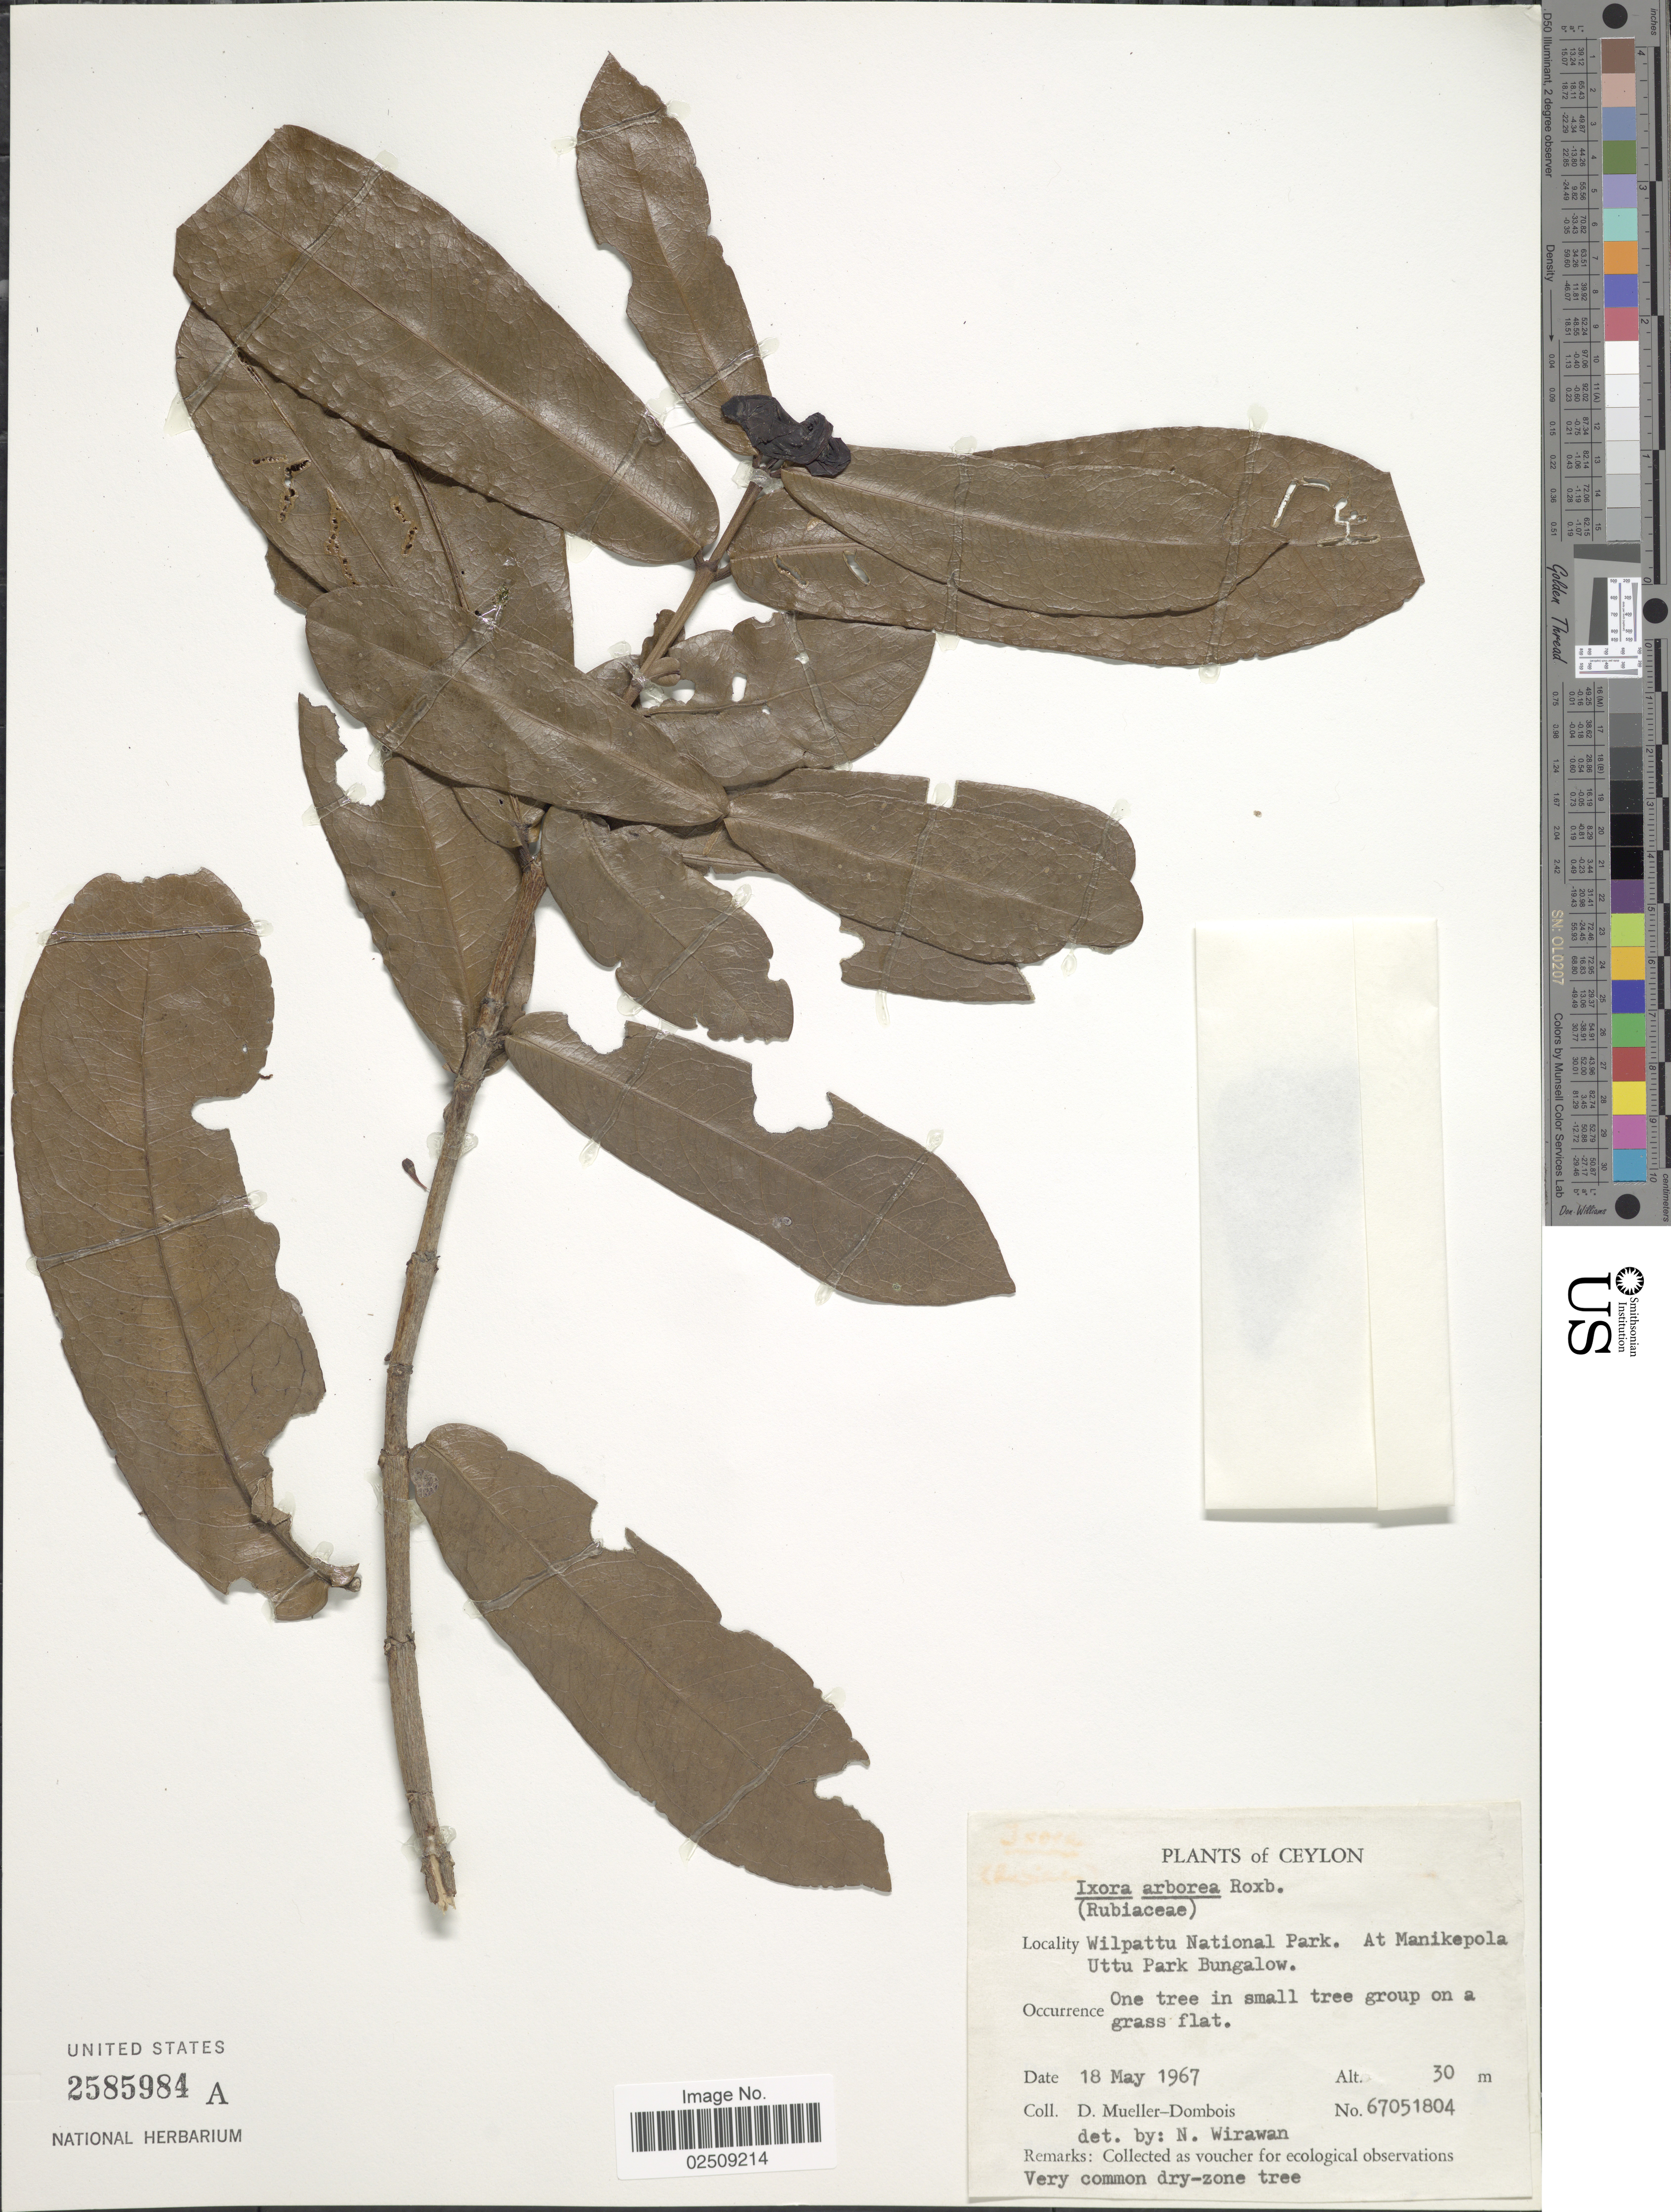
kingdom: Plantae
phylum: Tracheophyta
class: Magnoliopsida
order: Gentianales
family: Rubiaceae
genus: Ixora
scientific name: Ixora pavetta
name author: Andrews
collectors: D. Mueller-Dombois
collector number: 67051804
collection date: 1967-05-18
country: Sri Lanka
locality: Ceylon. Wilpattu National Park. At Manikepola Uttu Park Bungalow.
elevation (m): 30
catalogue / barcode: US 2585984A